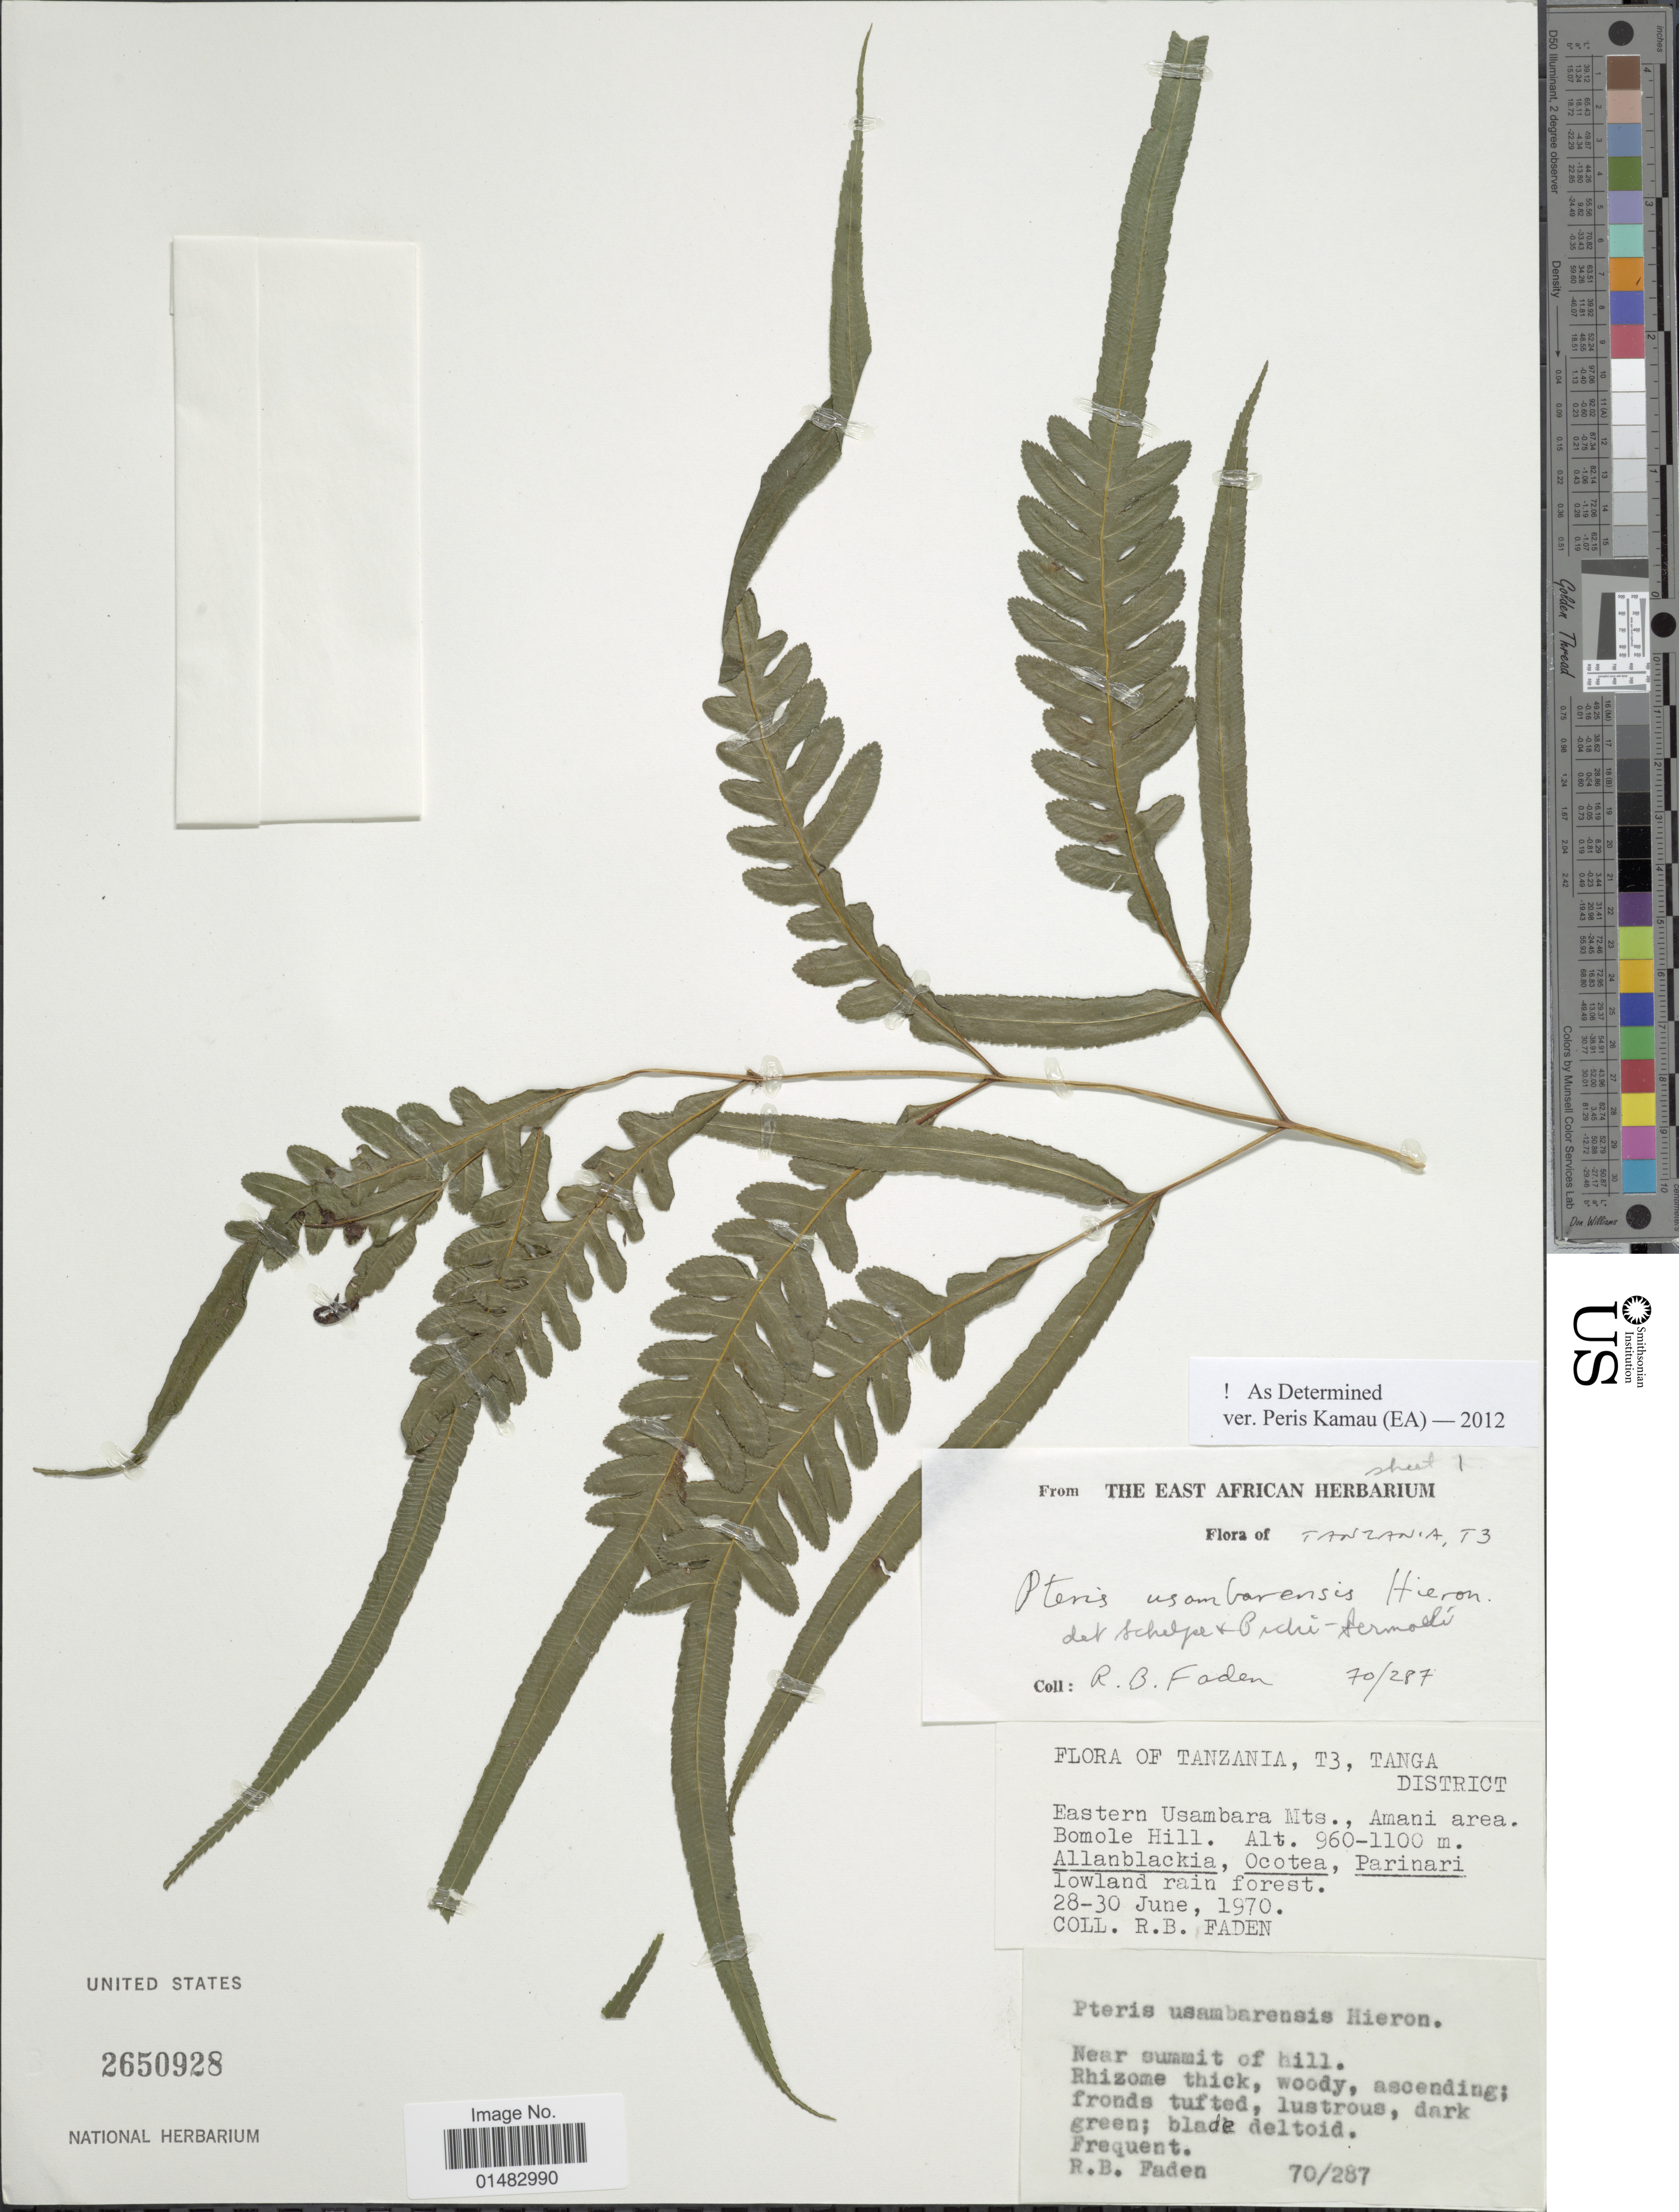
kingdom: Plantae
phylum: Tracheophyta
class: Polypodiopsida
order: Polypodiales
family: Pteridaceae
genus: Pteris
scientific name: Pteris usambarensis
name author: Hieron.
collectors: R. B. Faden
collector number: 70/287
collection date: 1970-06-28/1970-06-30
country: Tanzania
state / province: Tanga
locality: Eastern Usambara Mts., Amani area, Bomole Hill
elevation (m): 960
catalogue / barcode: US 2650928